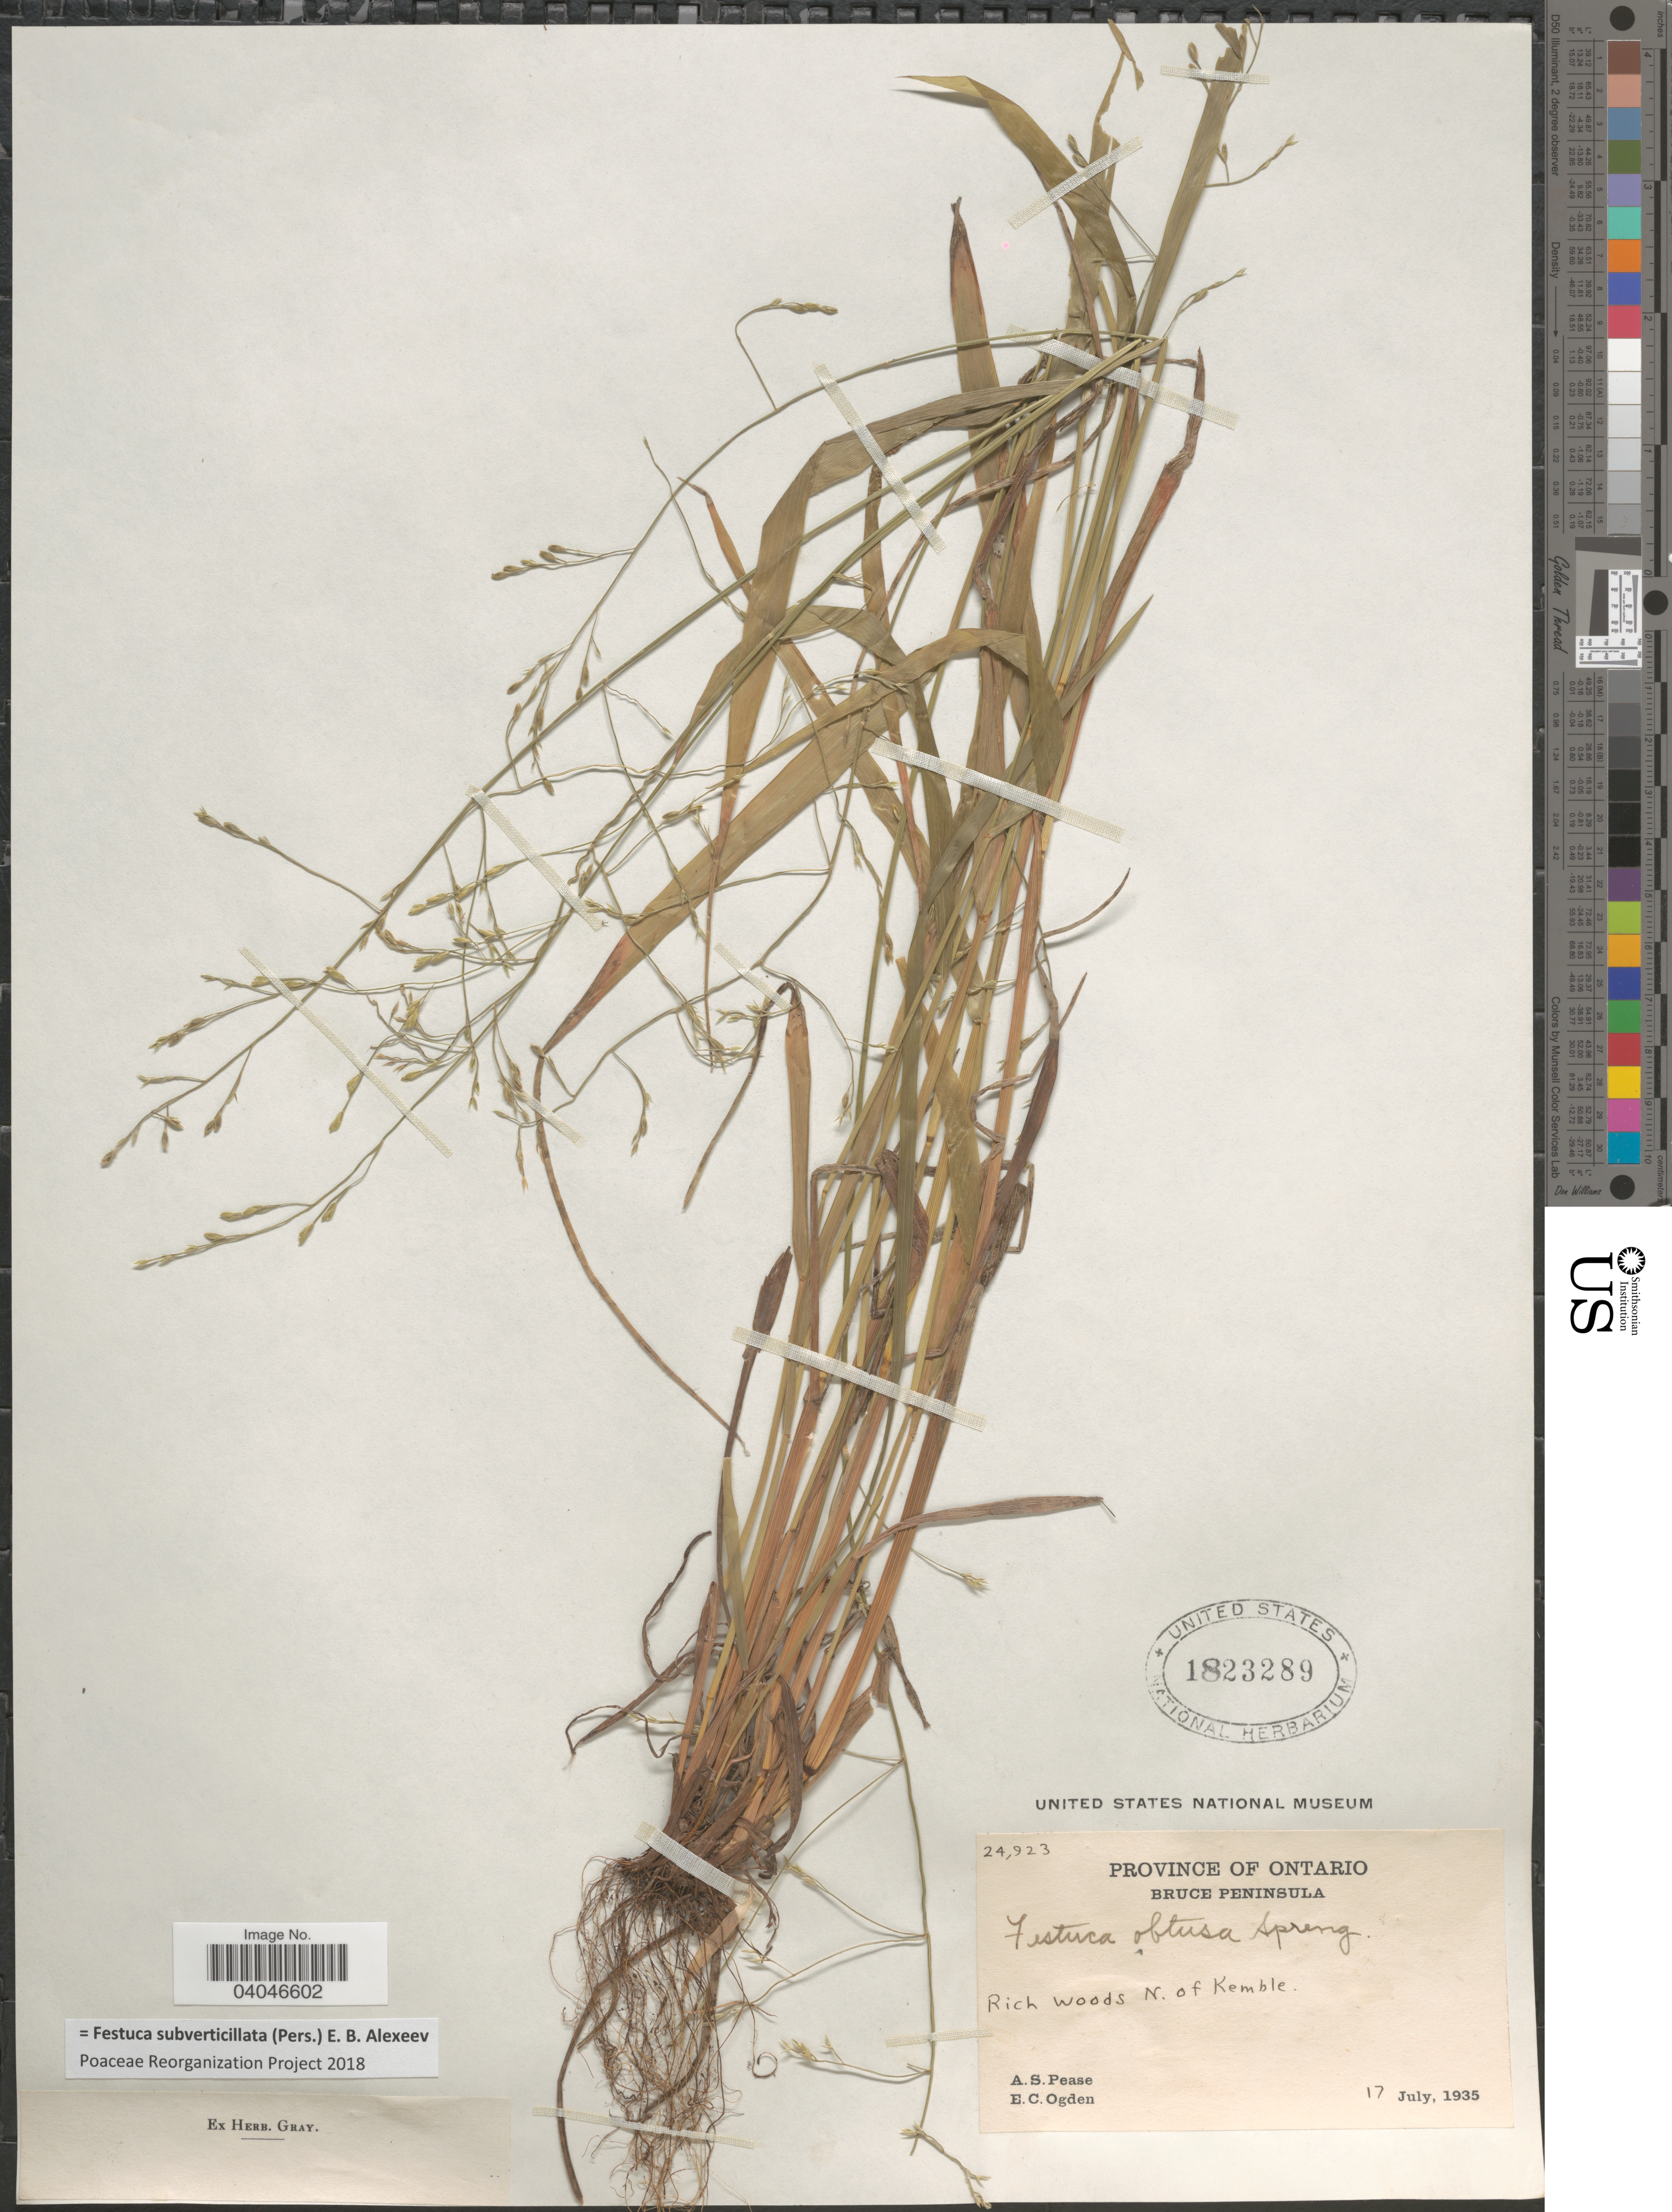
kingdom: Plantae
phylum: Tracheophyta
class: Liliopsida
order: Poales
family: Poaceae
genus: Festuca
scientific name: Festuca subverticillata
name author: (Pers.) E.B. Alexeev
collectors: A. S. Pease & E. Ogden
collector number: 24923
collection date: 1935-07-17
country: Canada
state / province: Ontario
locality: Bruce Peninsula. Rich woods N. of Kemble.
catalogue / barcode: US 1823289